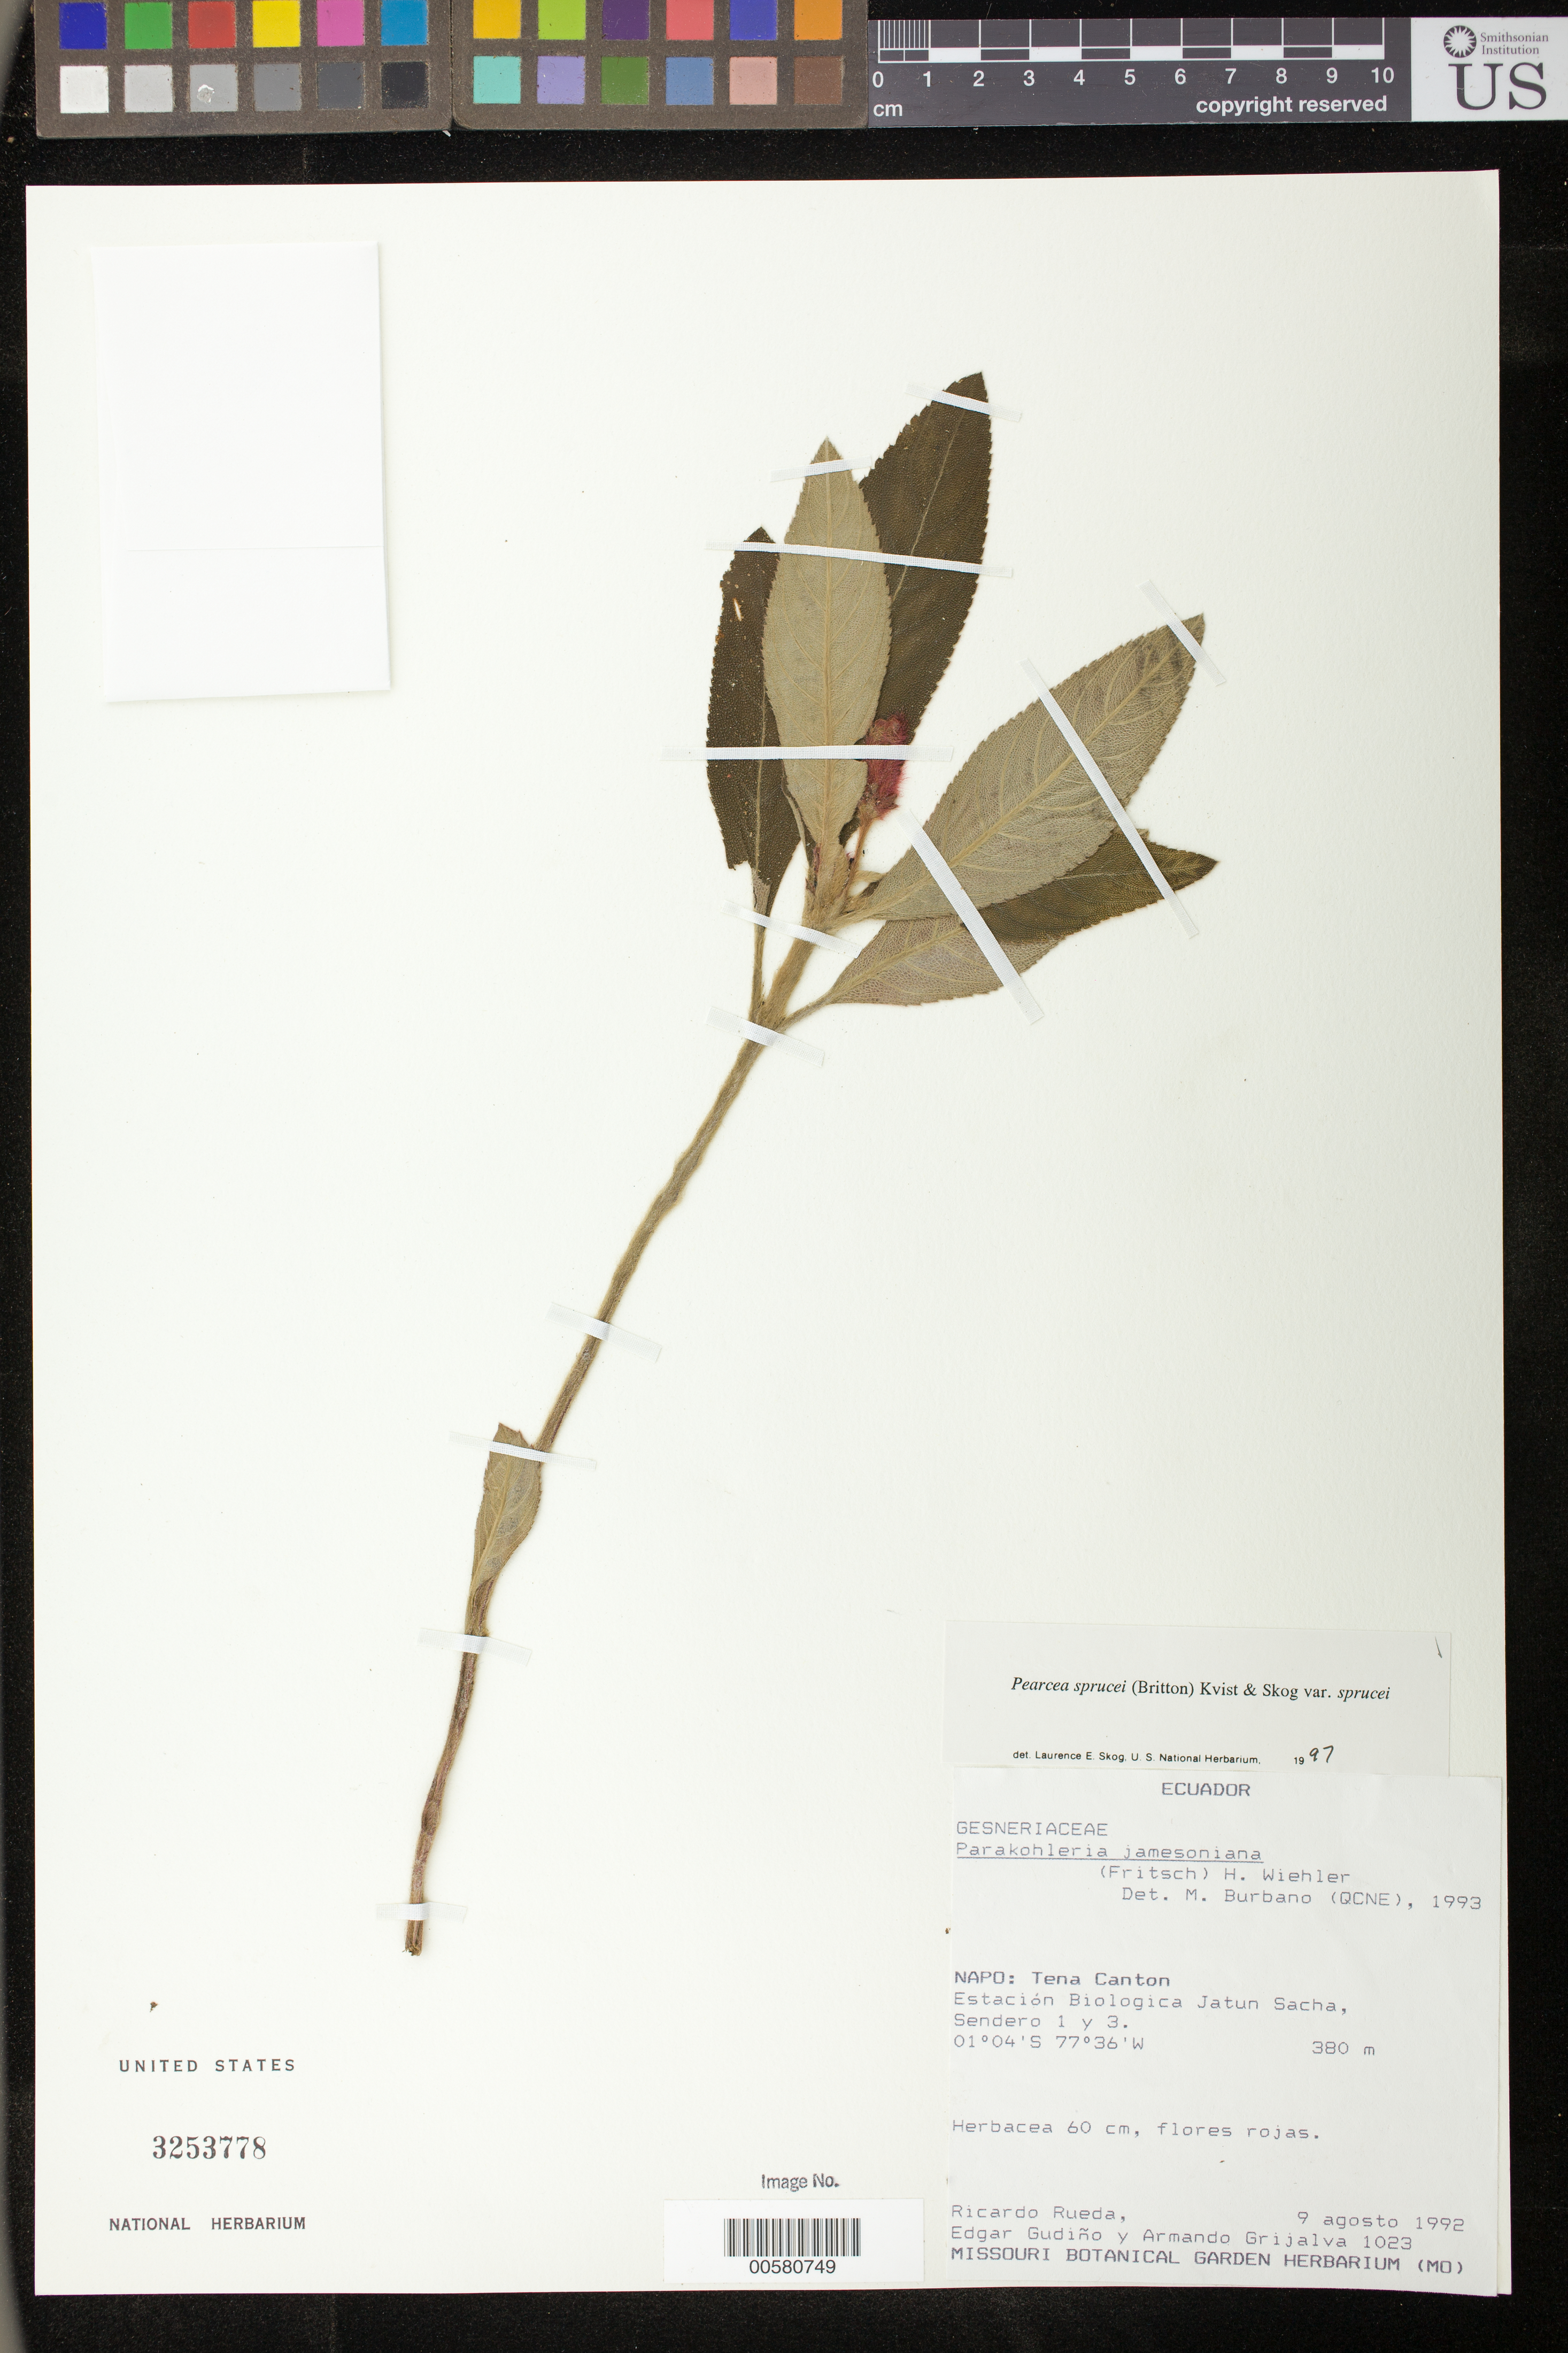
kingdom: Plantae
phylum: Tracheophyta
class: Magnoliopsida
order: Lamiales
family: Gesneriaceae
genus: Pearcea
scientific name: Pearcea sprucei var. sprucei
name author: (Britton ex Rusby) L.P. Kvist & L.E. Skog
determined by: Skog, Laurence E.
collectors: R. Rueda, E. Gudiño & A. Grijalva P.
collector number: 1023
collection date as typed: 09 Aug 1992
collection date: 1992-08-09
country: Ecuador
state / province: Napo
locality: Tena Canton. Estación Biologica Jatun Sacha, Sendero 1 y 3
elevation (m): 380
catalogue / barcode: US 3253778